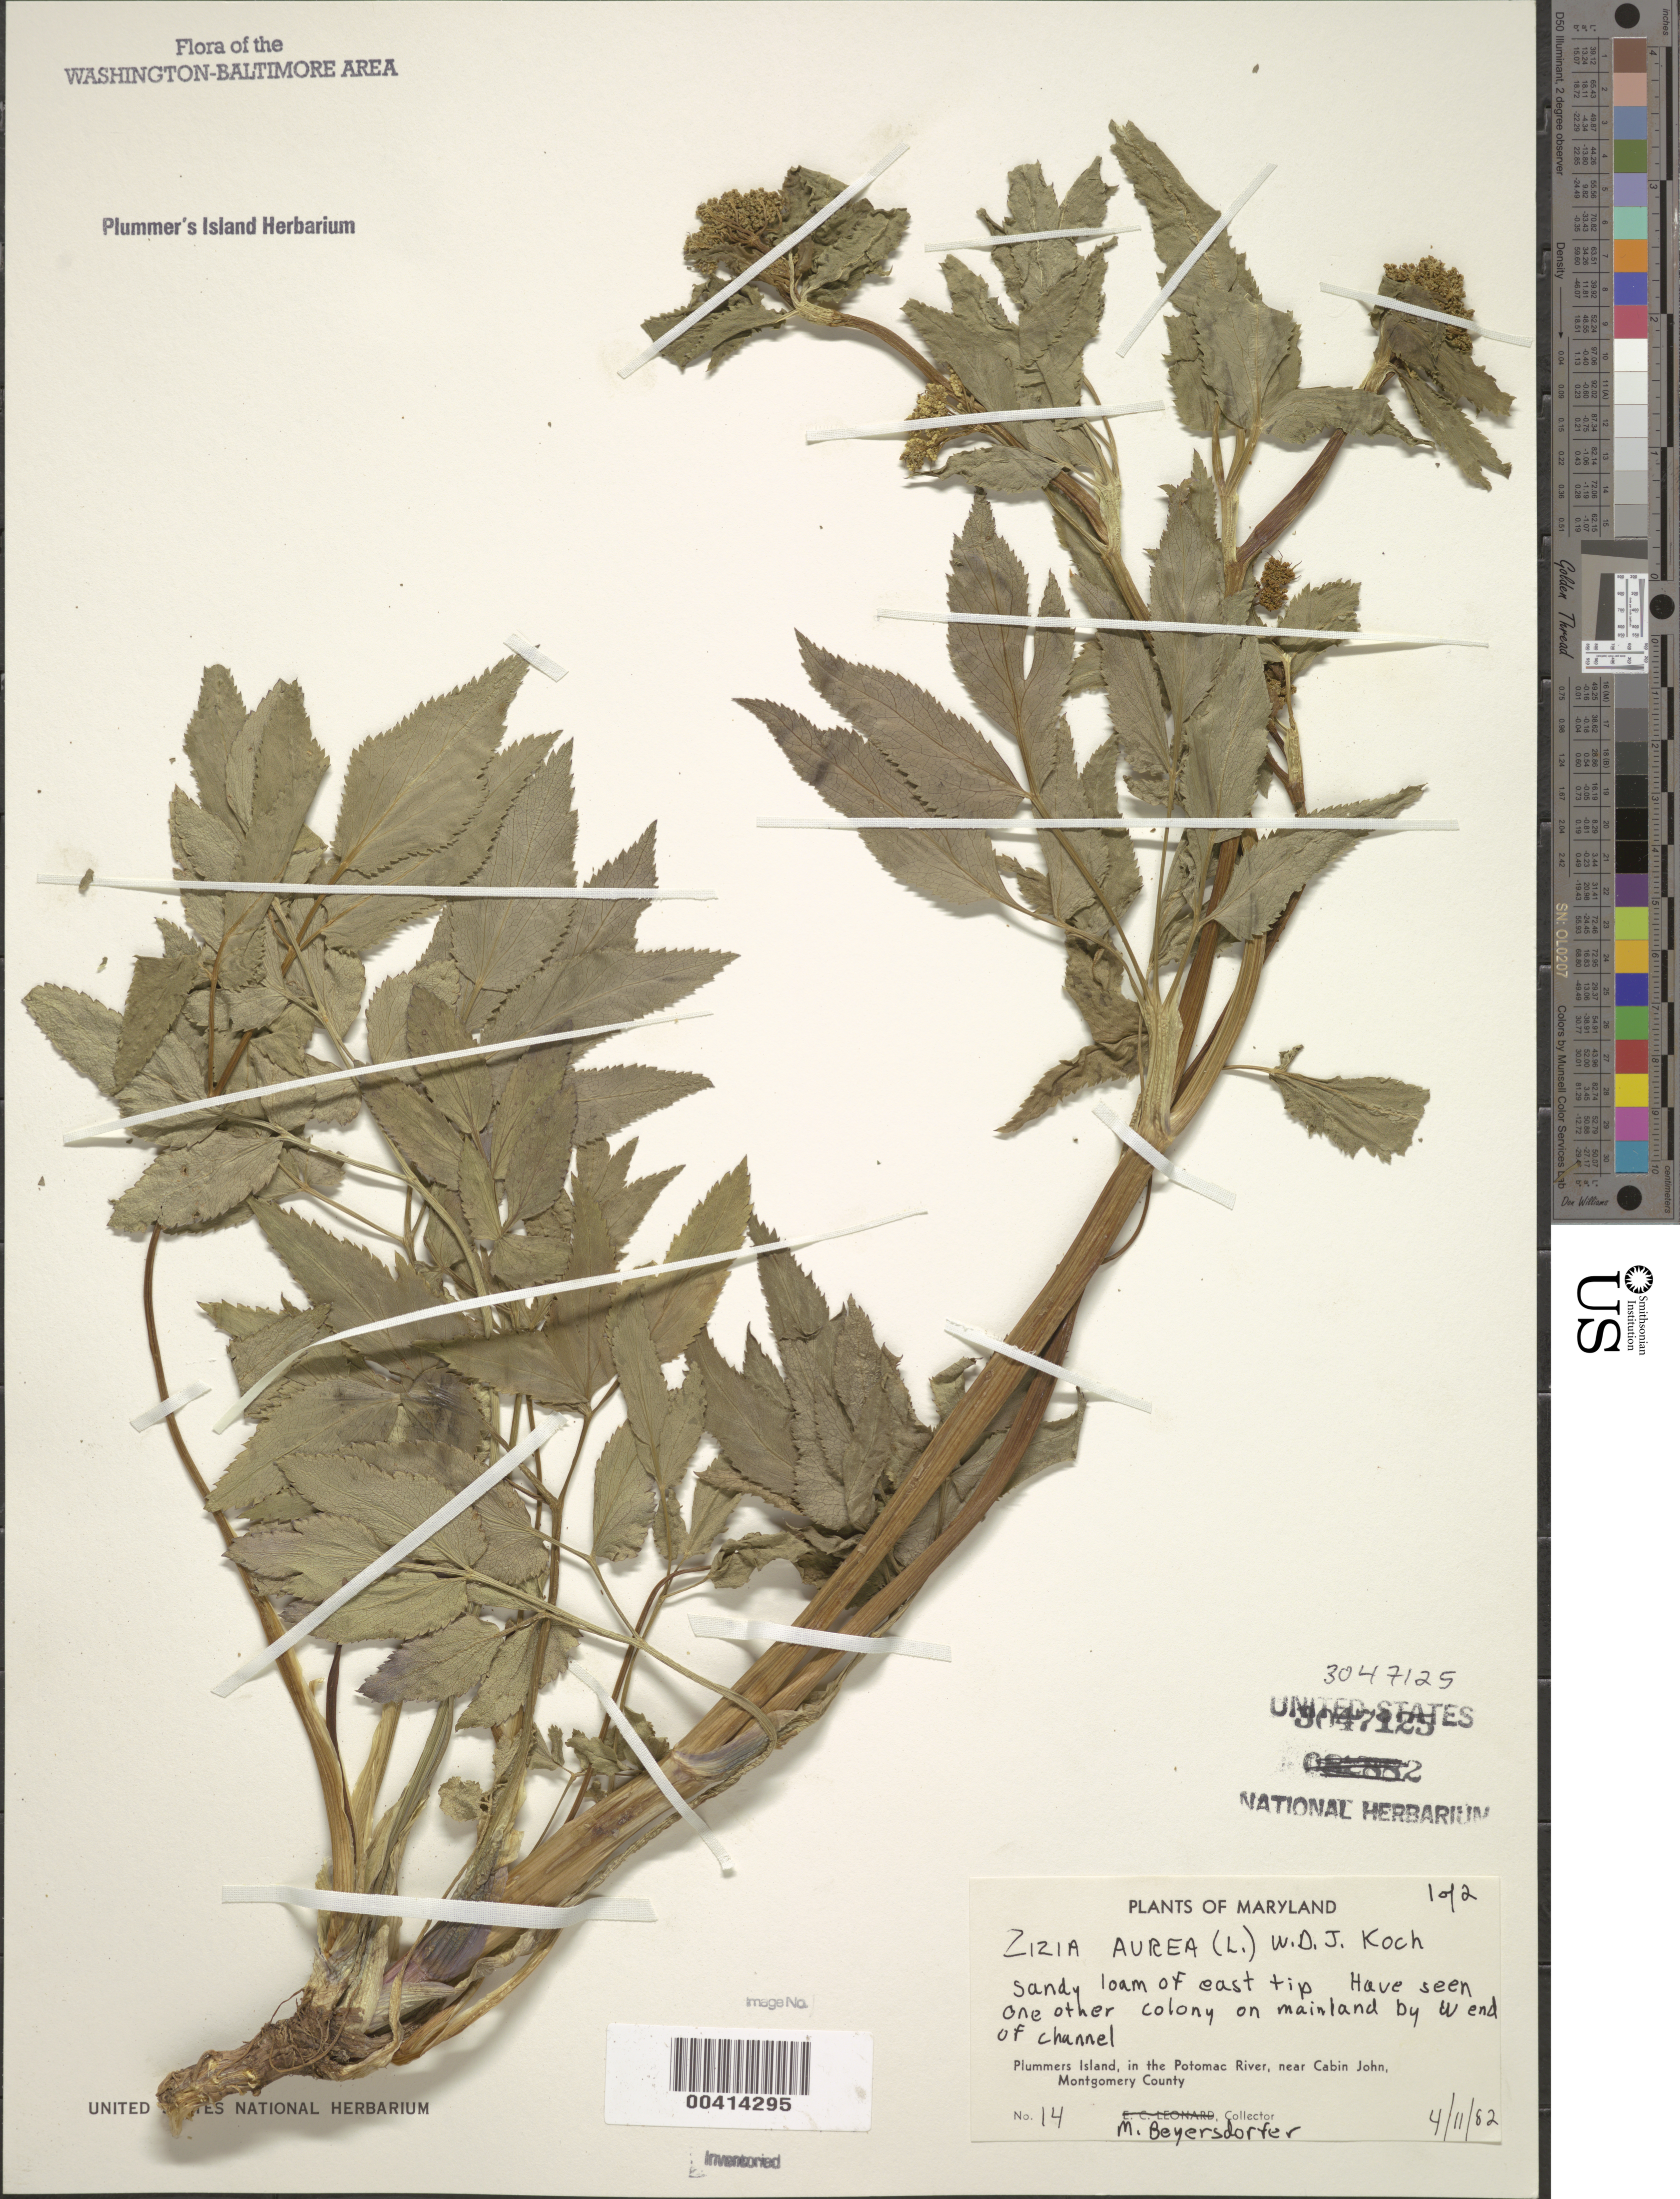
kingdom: Plantae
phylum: Tracheophyta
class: Magnoliopsida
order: Apiales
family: Apiaceae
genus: Zizia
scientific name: Zizia aurea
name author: (L.) Koch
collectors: M. Beyersdorfer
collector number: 14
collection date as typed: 11 Apr 1982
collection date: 1982-04-11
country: United States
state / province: Maryland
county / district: Montgomery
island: Plummers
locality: Plummer's Island, east tip C. & O. Canal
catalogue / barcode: US 3047125